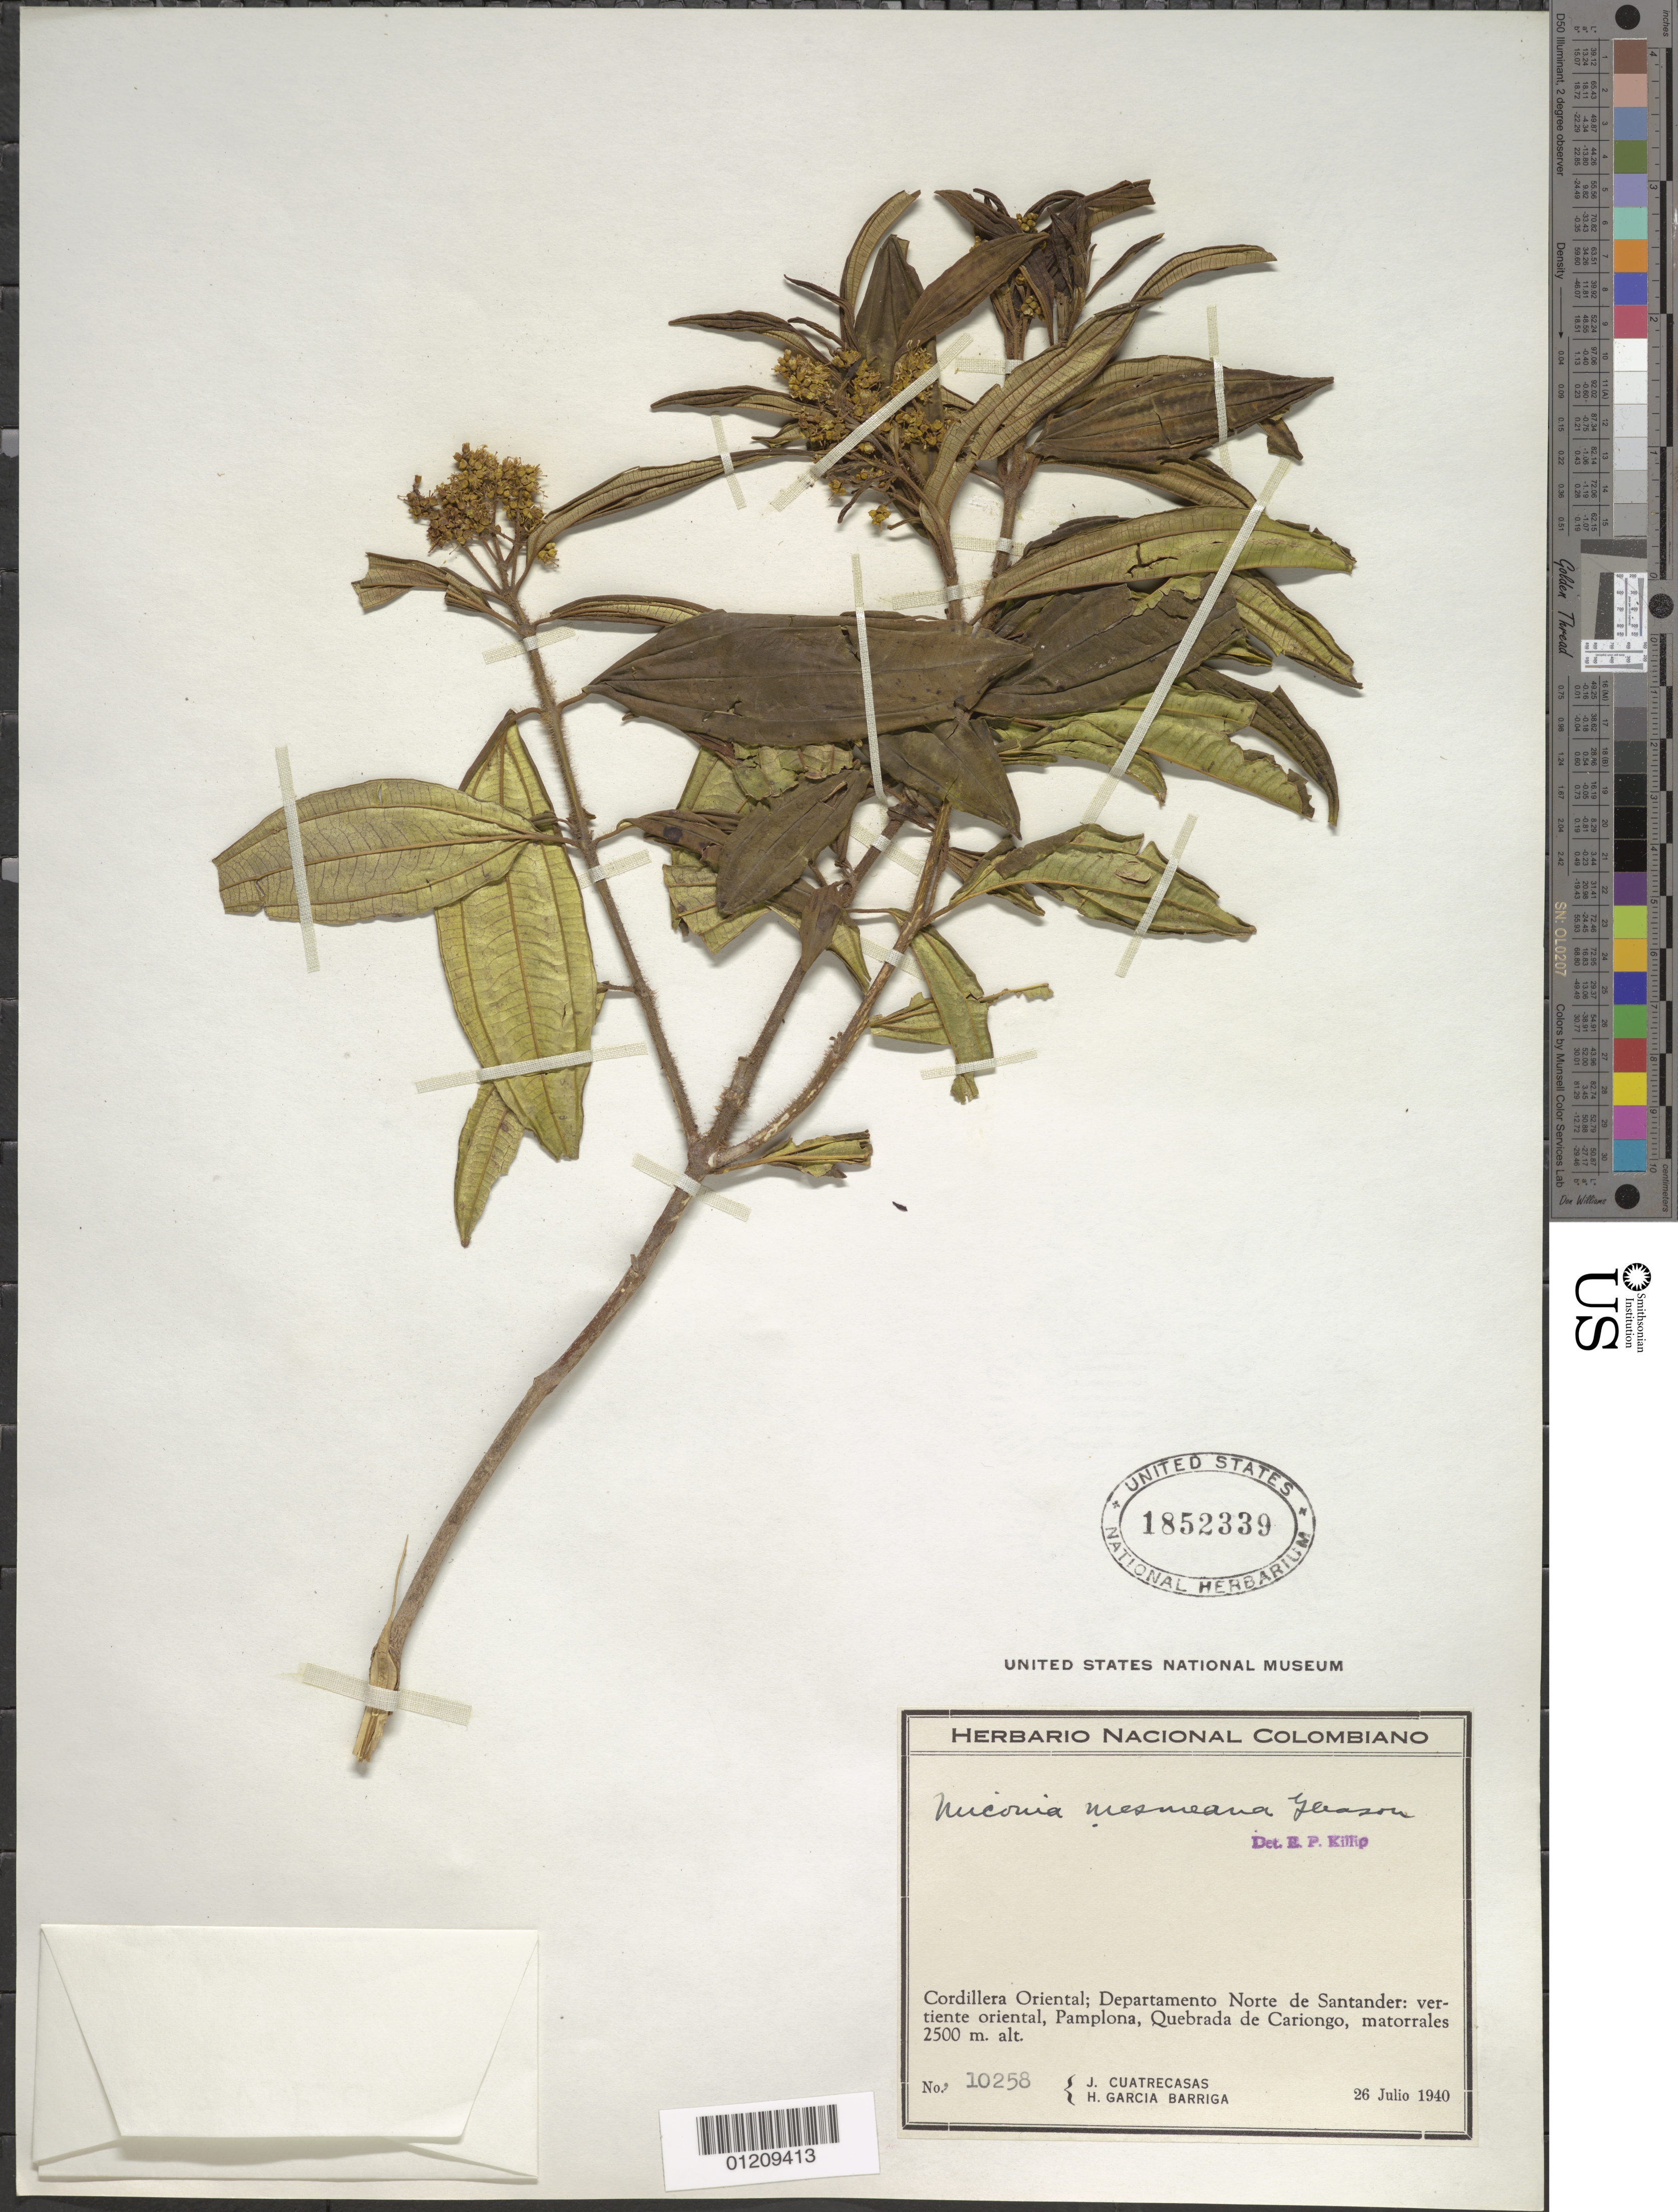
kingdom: Plantae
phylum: Tracheophyta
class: Magnoliopsida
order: Myrtales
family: Melastomataceae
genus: Miconia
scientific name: Miconia mesmeana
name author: Gleason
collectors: J. Cuatrecasas & H. García Barriga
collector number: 10258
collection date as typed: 26 Jul 1940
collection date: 1940-07-26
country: Colombia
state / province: Norte de Santander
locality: Pamplona, Quebrada de Cariongo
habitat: matorrales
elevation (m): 2500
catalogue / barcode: US 1852339